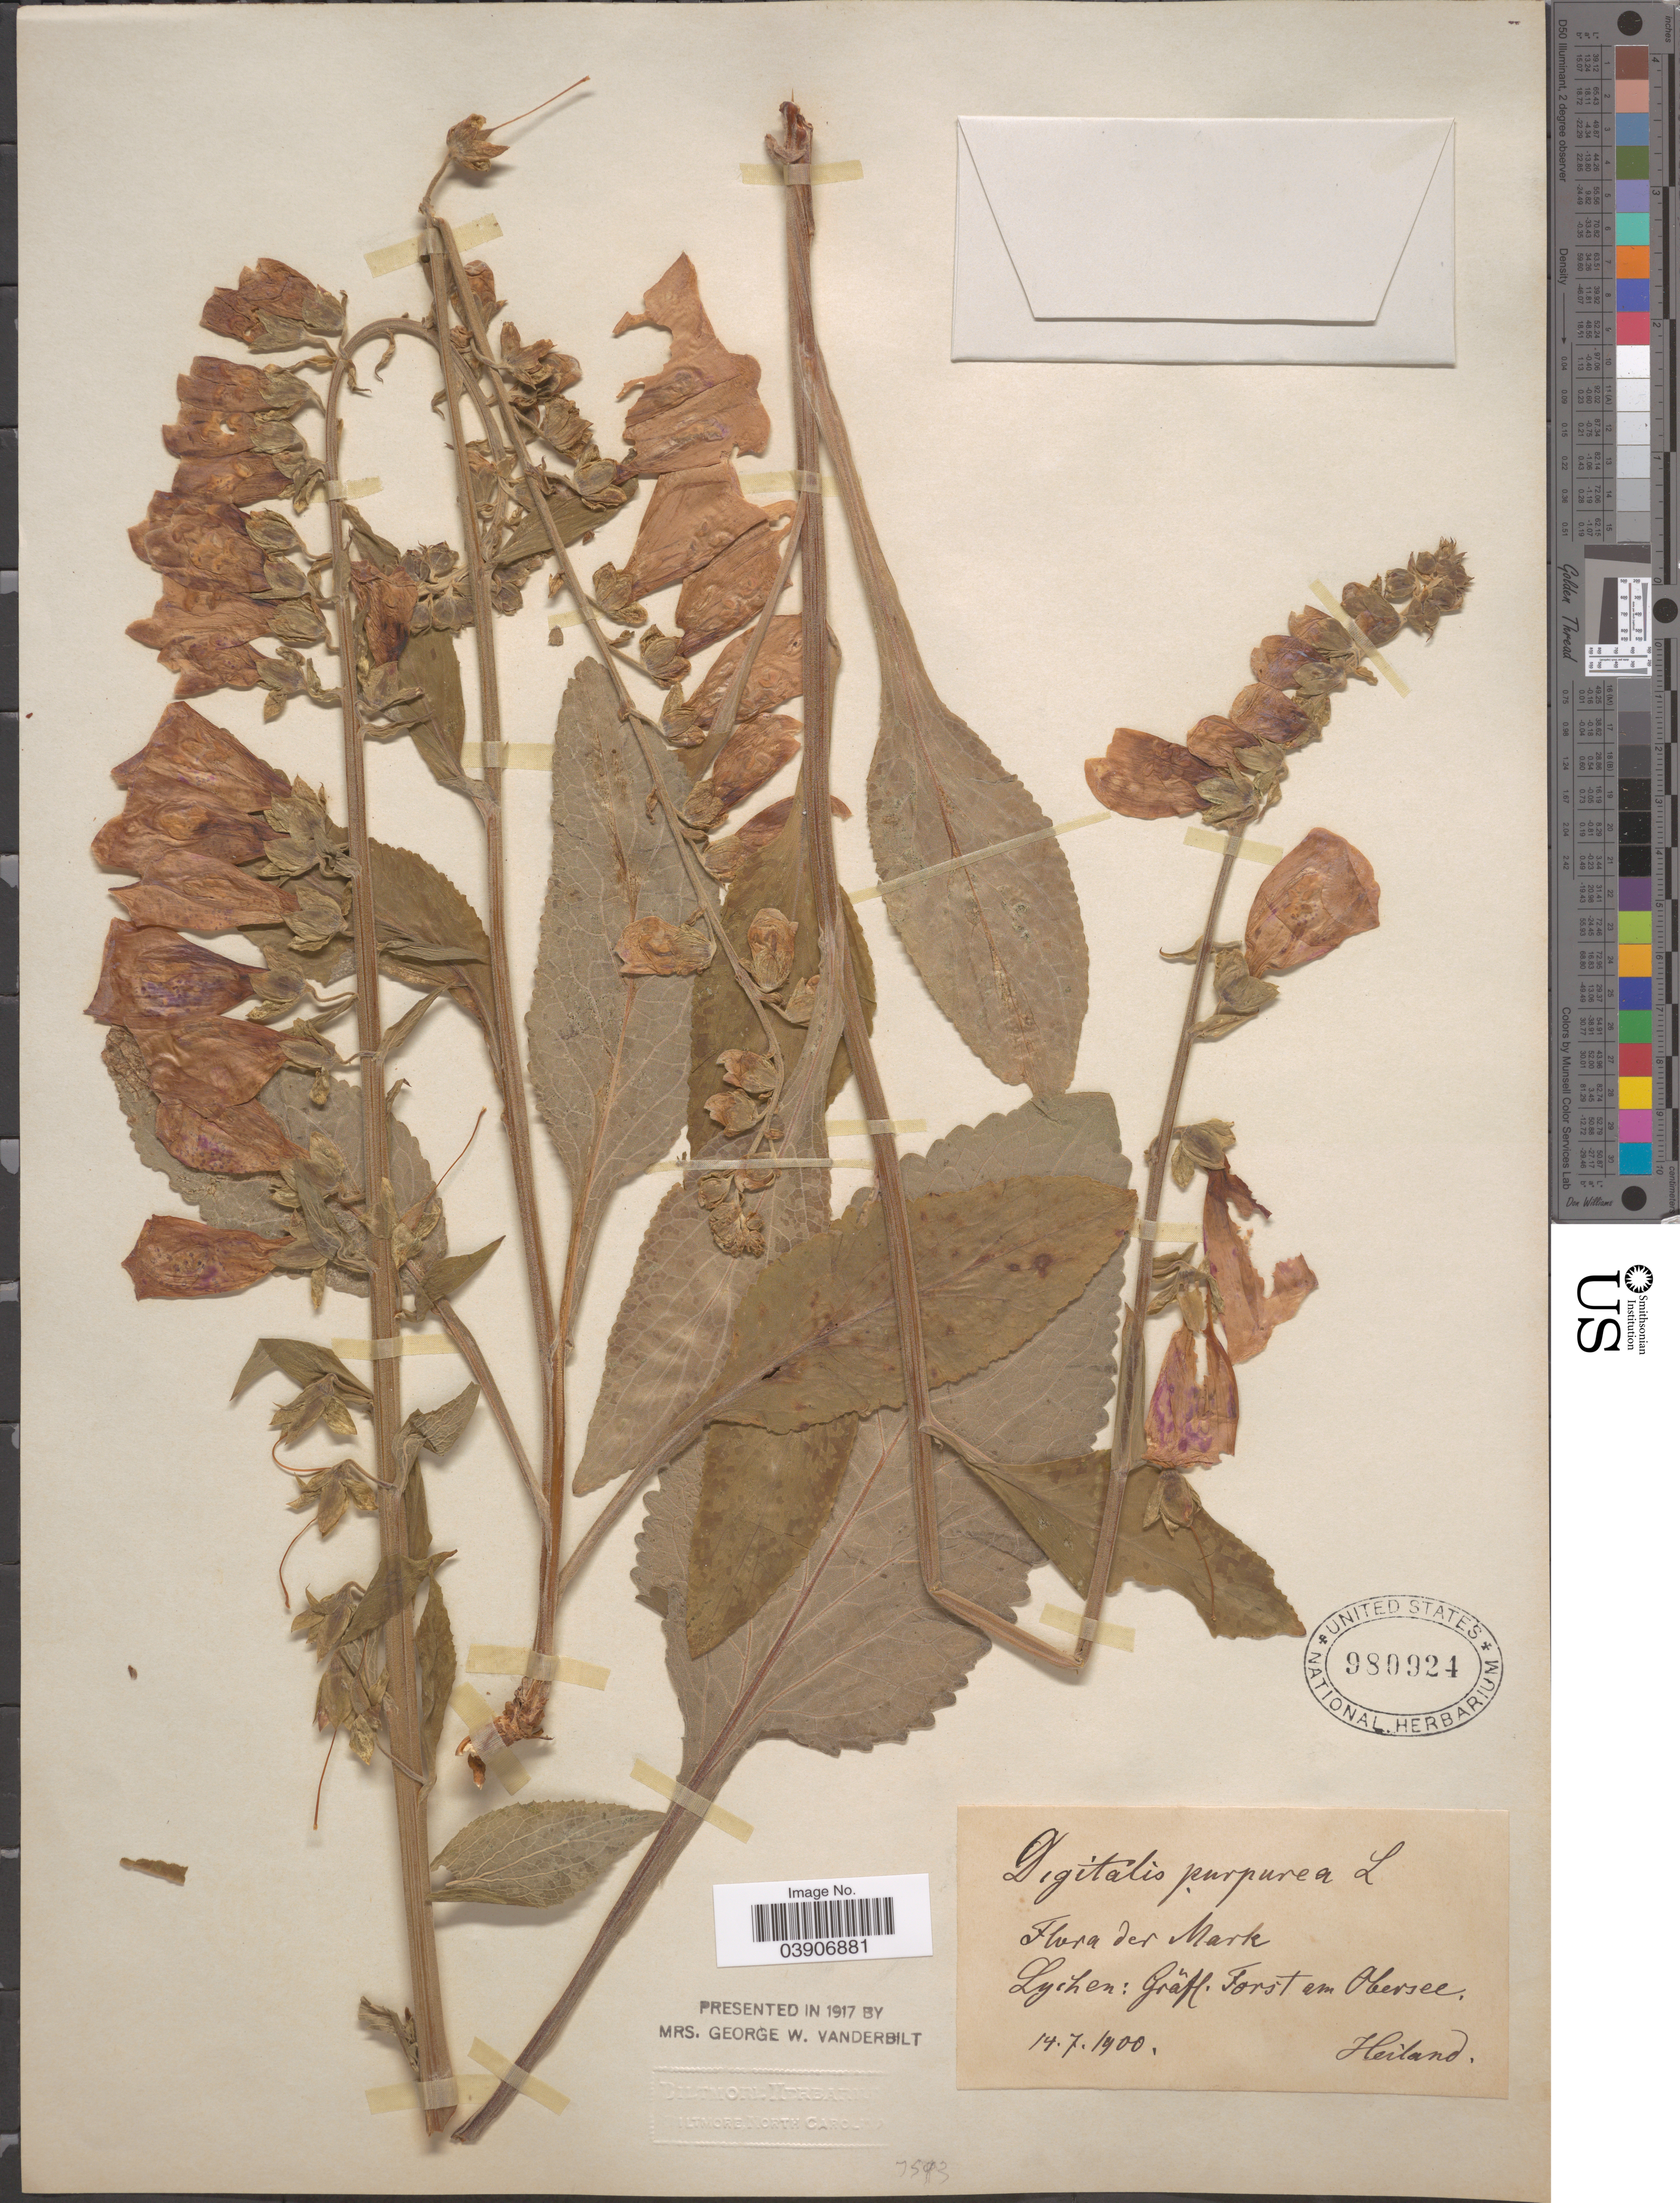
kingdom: Plantae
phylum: Tracheophyta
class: Magnoliopsida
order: Lamiales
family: Plantaginaceae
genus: Digitalis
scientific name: Digitalis purpurea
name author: L.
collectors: -. Heiland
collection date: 1900-07-14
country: Germany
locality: Mark. Lychen: Grafl. Forst am Obersee.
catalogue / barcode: US 980924